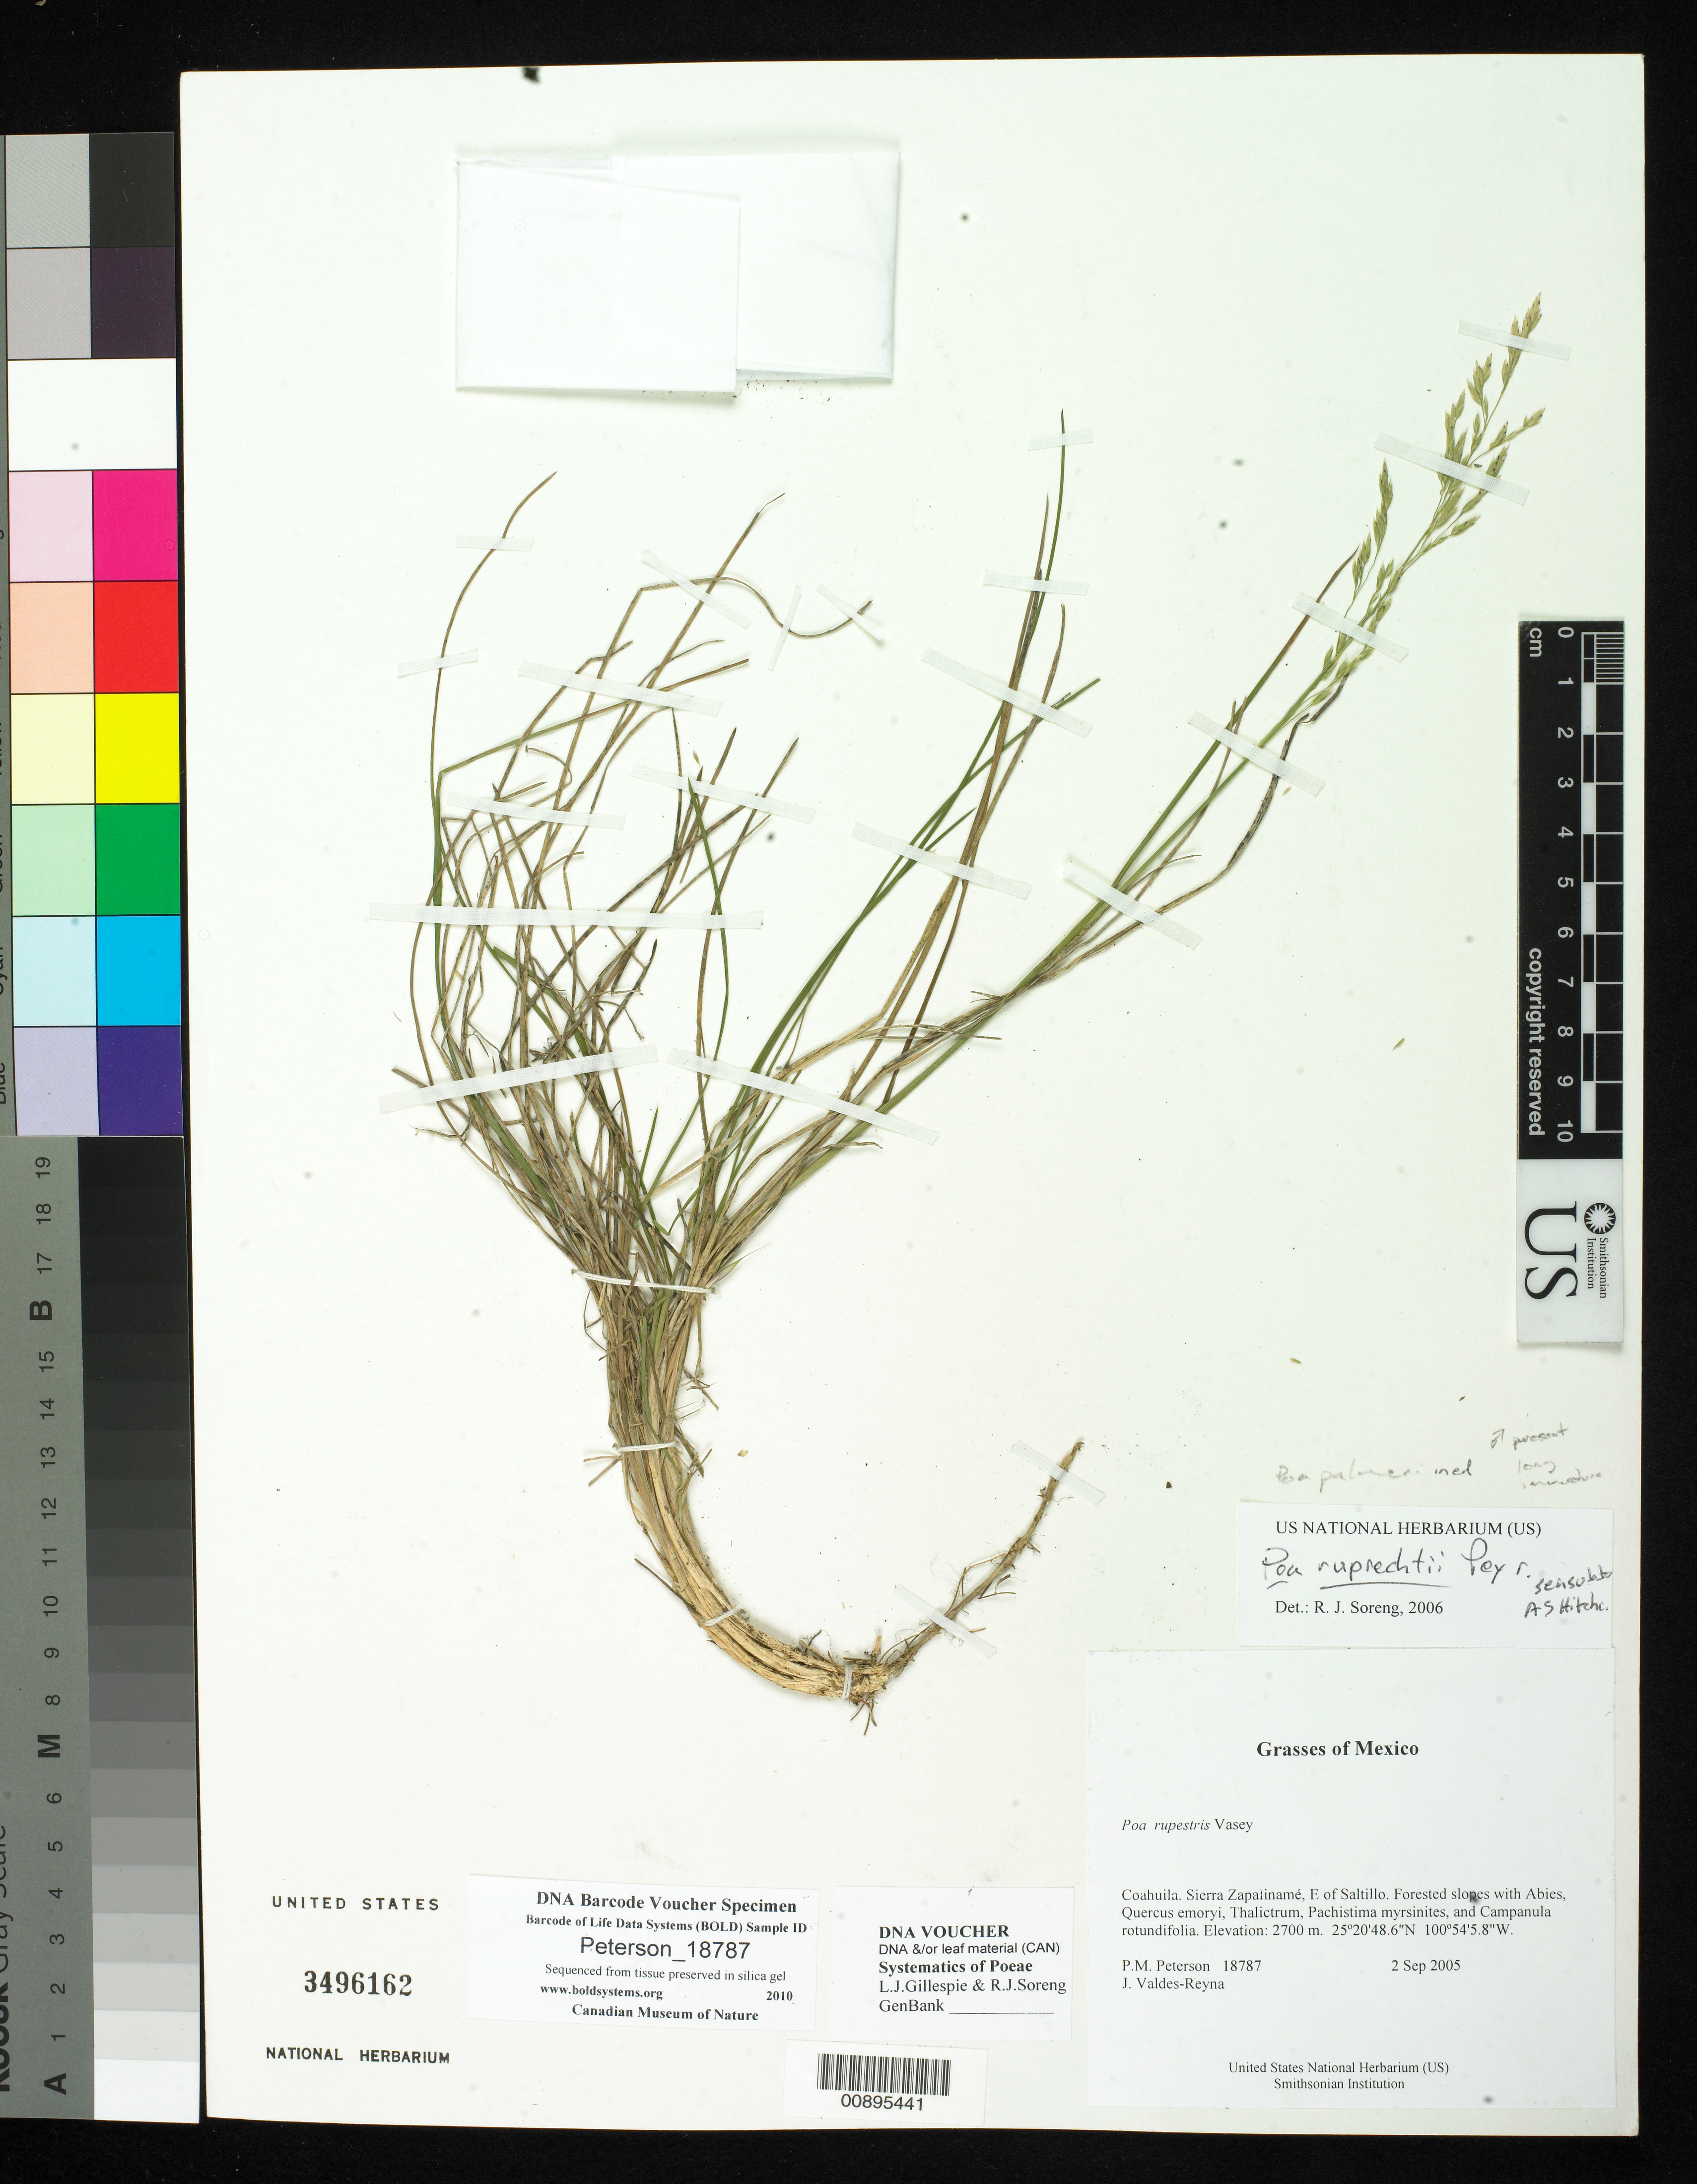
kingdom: Plantae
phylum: Tracheophyta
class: Liliopsida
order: Poales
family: Poaceae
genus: Poa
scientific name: Poa palmeri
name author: Soreng & P.M. Peterson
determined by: Soreng, Robert J., Research Associate (BOT), Smithsonian Institution - National Museum of Natural History (UNITED STATES)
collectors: P. M. Peterson & J. Valdés-Reyna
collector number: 18787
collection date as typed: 02 Sep 2005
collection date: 2005-09-02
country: Mexico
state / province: Coahuila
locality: Sierra Zapalinamé, E of Saltillo. Forested slopes with Abies, Quercus emoryi, Thalictrum, Pachistima myrsinites, and Campanula rotundifolia.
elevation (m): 2700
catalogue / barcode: US 3496162